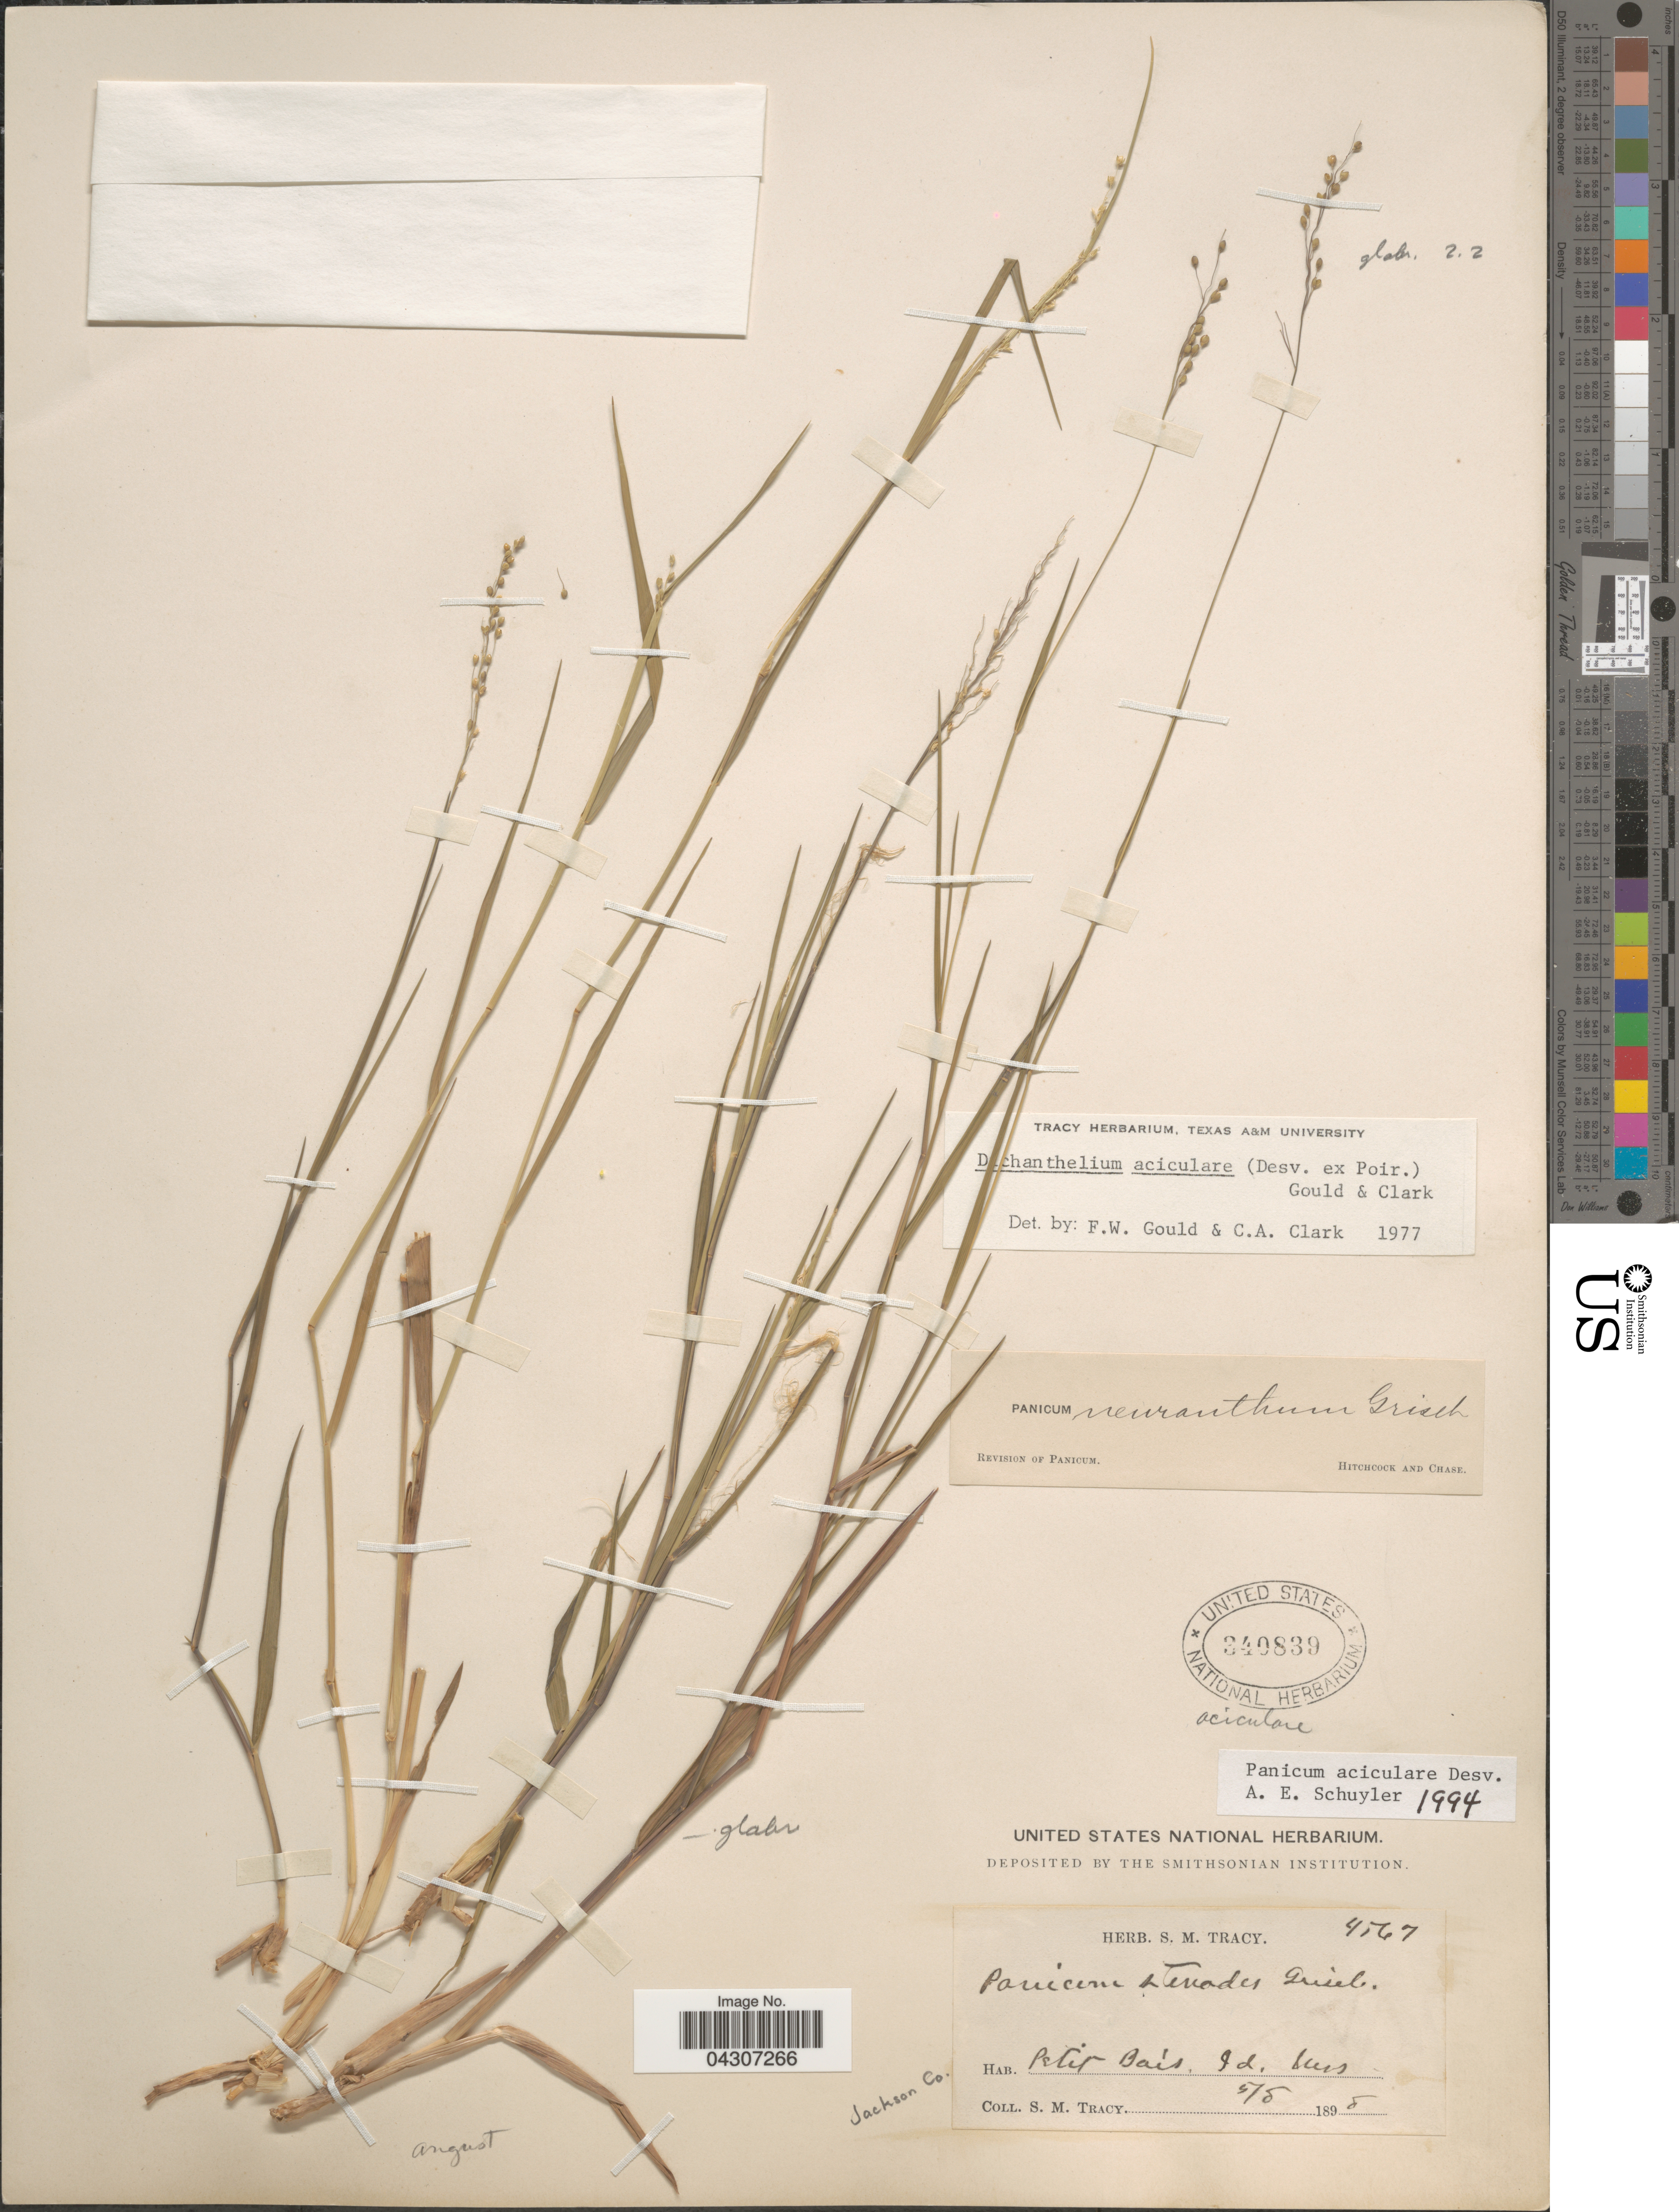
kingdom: Plantae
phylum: Tracheophyta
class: Liliopsida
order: Poales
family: Poaceae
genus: Dichanthelium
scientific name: Dichanthelium aciculare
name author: (Desv. ex Poir.) Gould & C.A. Clark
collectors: S. M. Tracy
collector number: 4567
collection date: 1898-05-08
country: United States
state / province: Idaho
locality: Jackson Co.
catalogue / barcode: US 340839